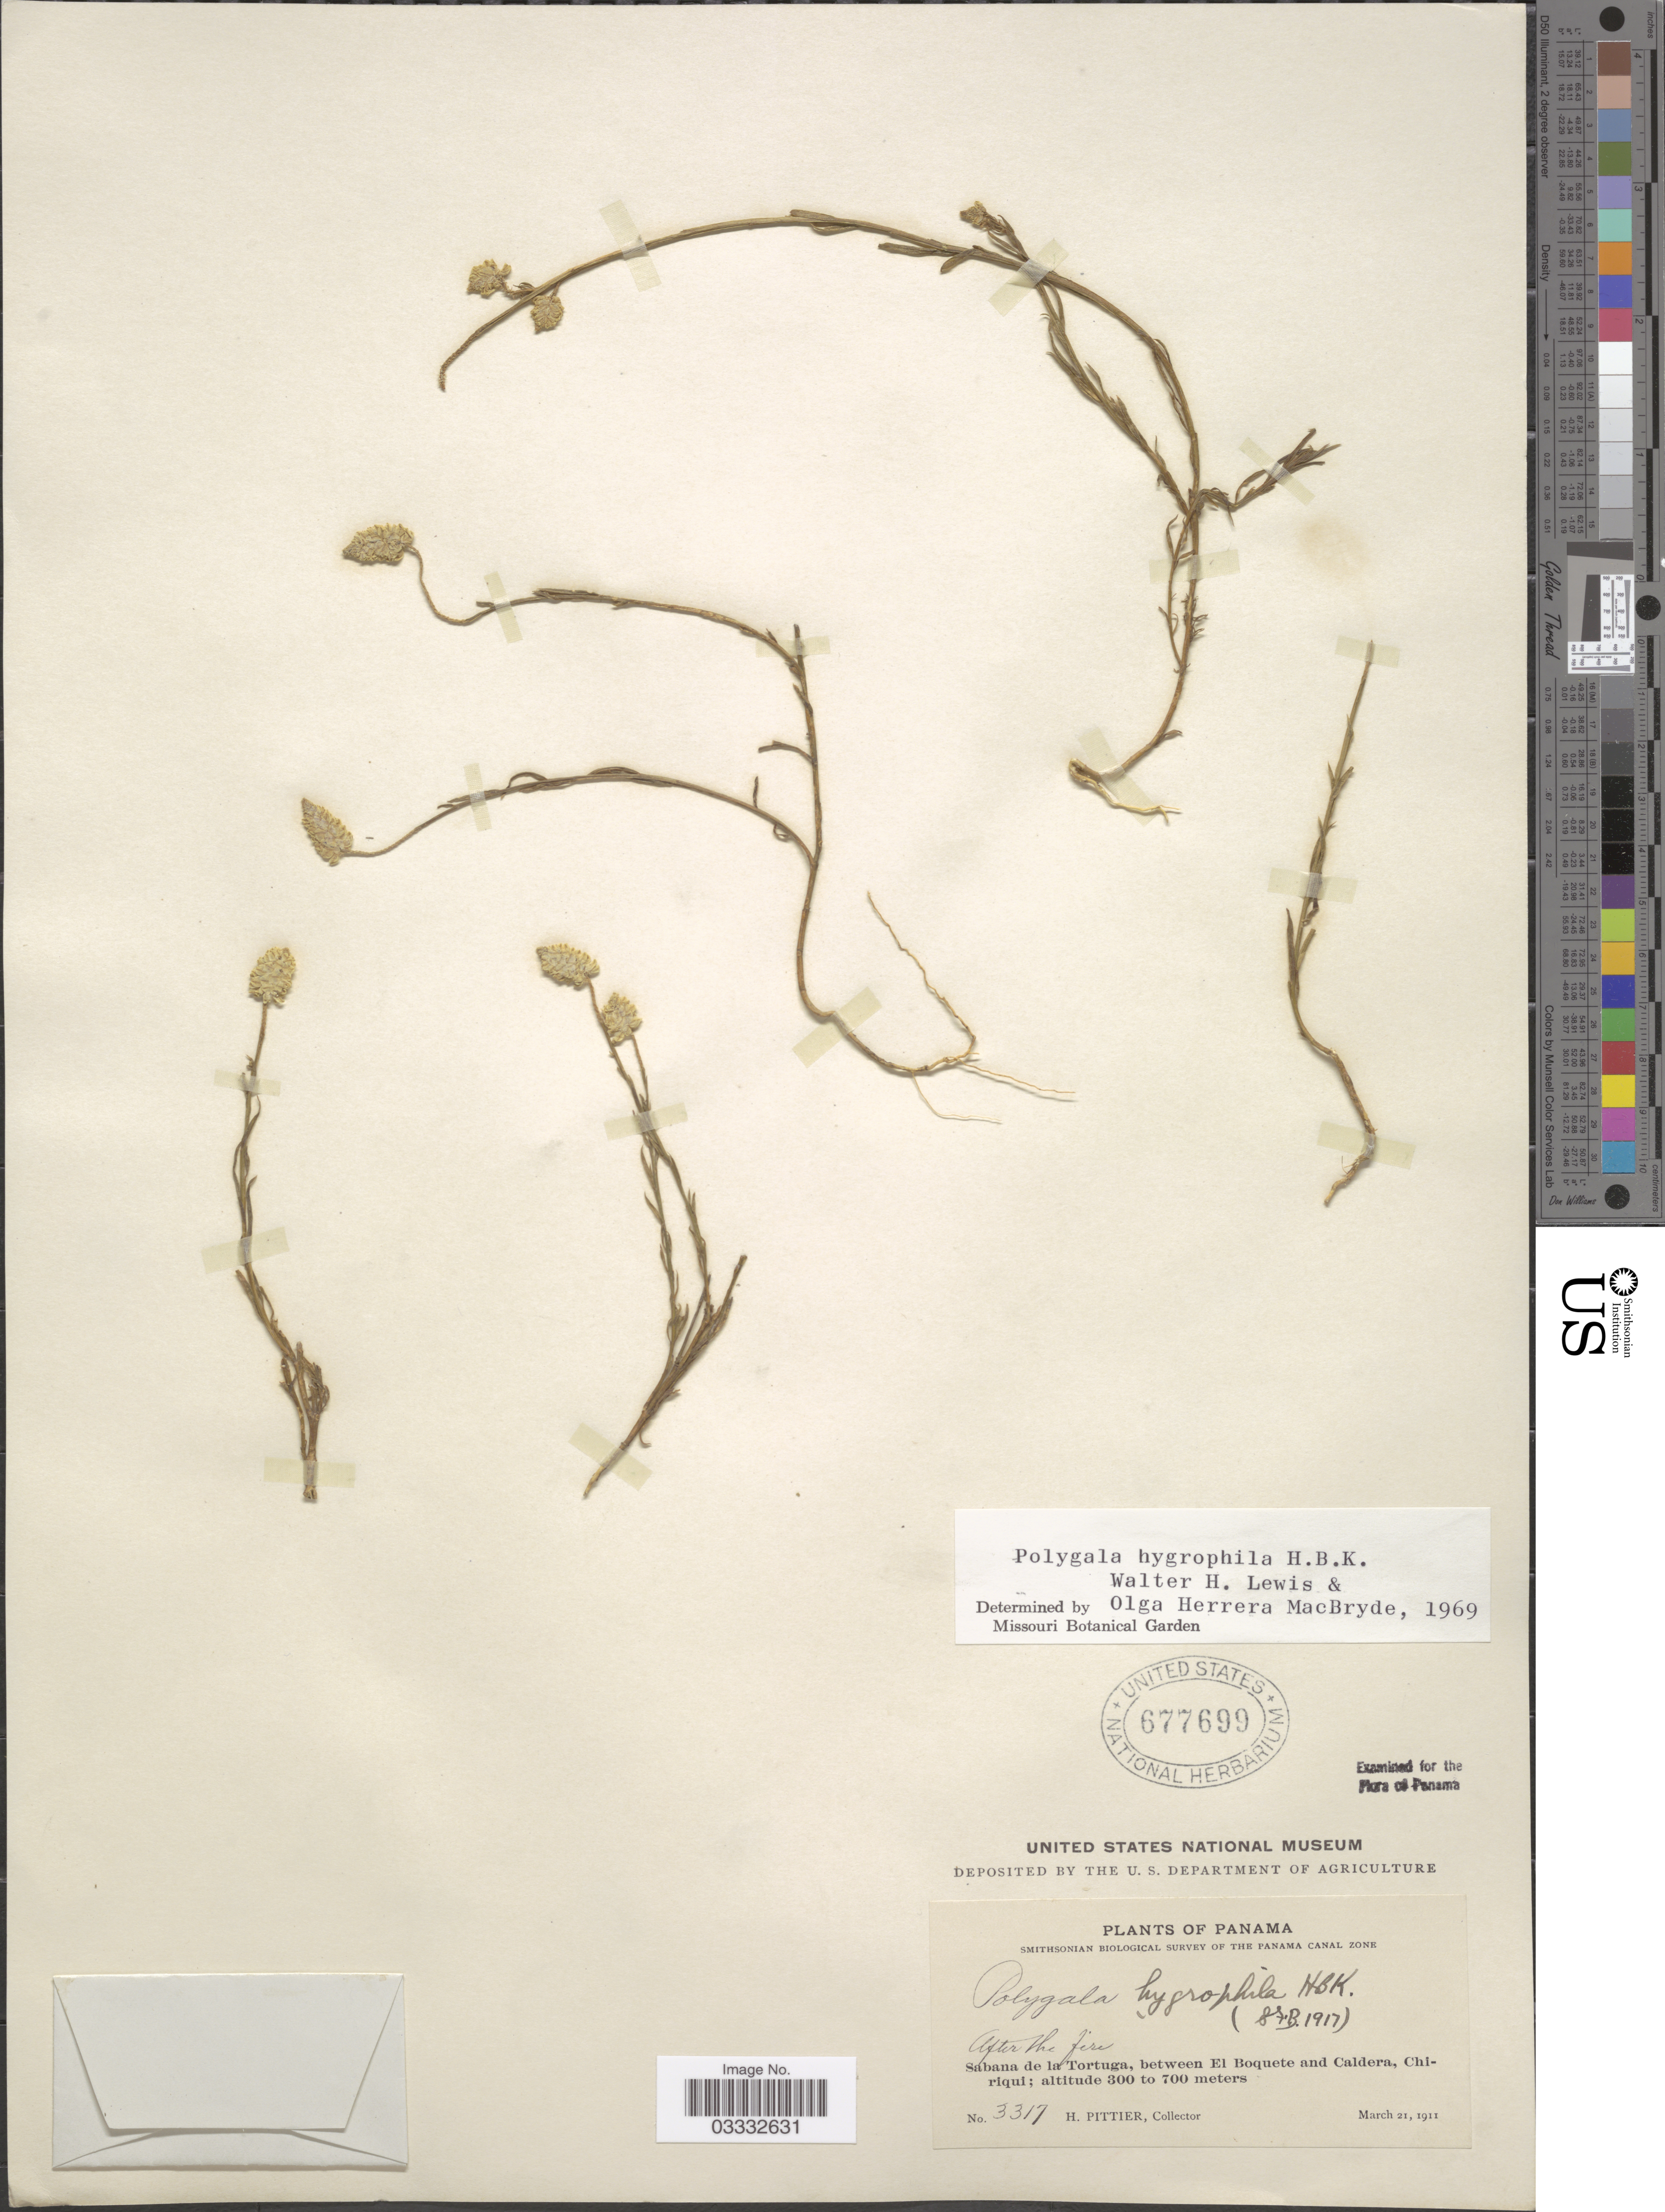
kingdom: Plantae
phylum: Tracheophyta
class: Magnoliopsida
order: Fabales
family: Polygalaceae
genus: Polygala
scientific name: Polygala hygrophila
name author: Kunth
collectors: H. F. Pittier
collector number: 3317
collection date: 1911-03-21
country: Panama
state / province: Chiriqui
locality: Sabana de la Tortuga, between El Boquete and Caldera.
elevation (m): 300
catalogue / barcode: US 677699